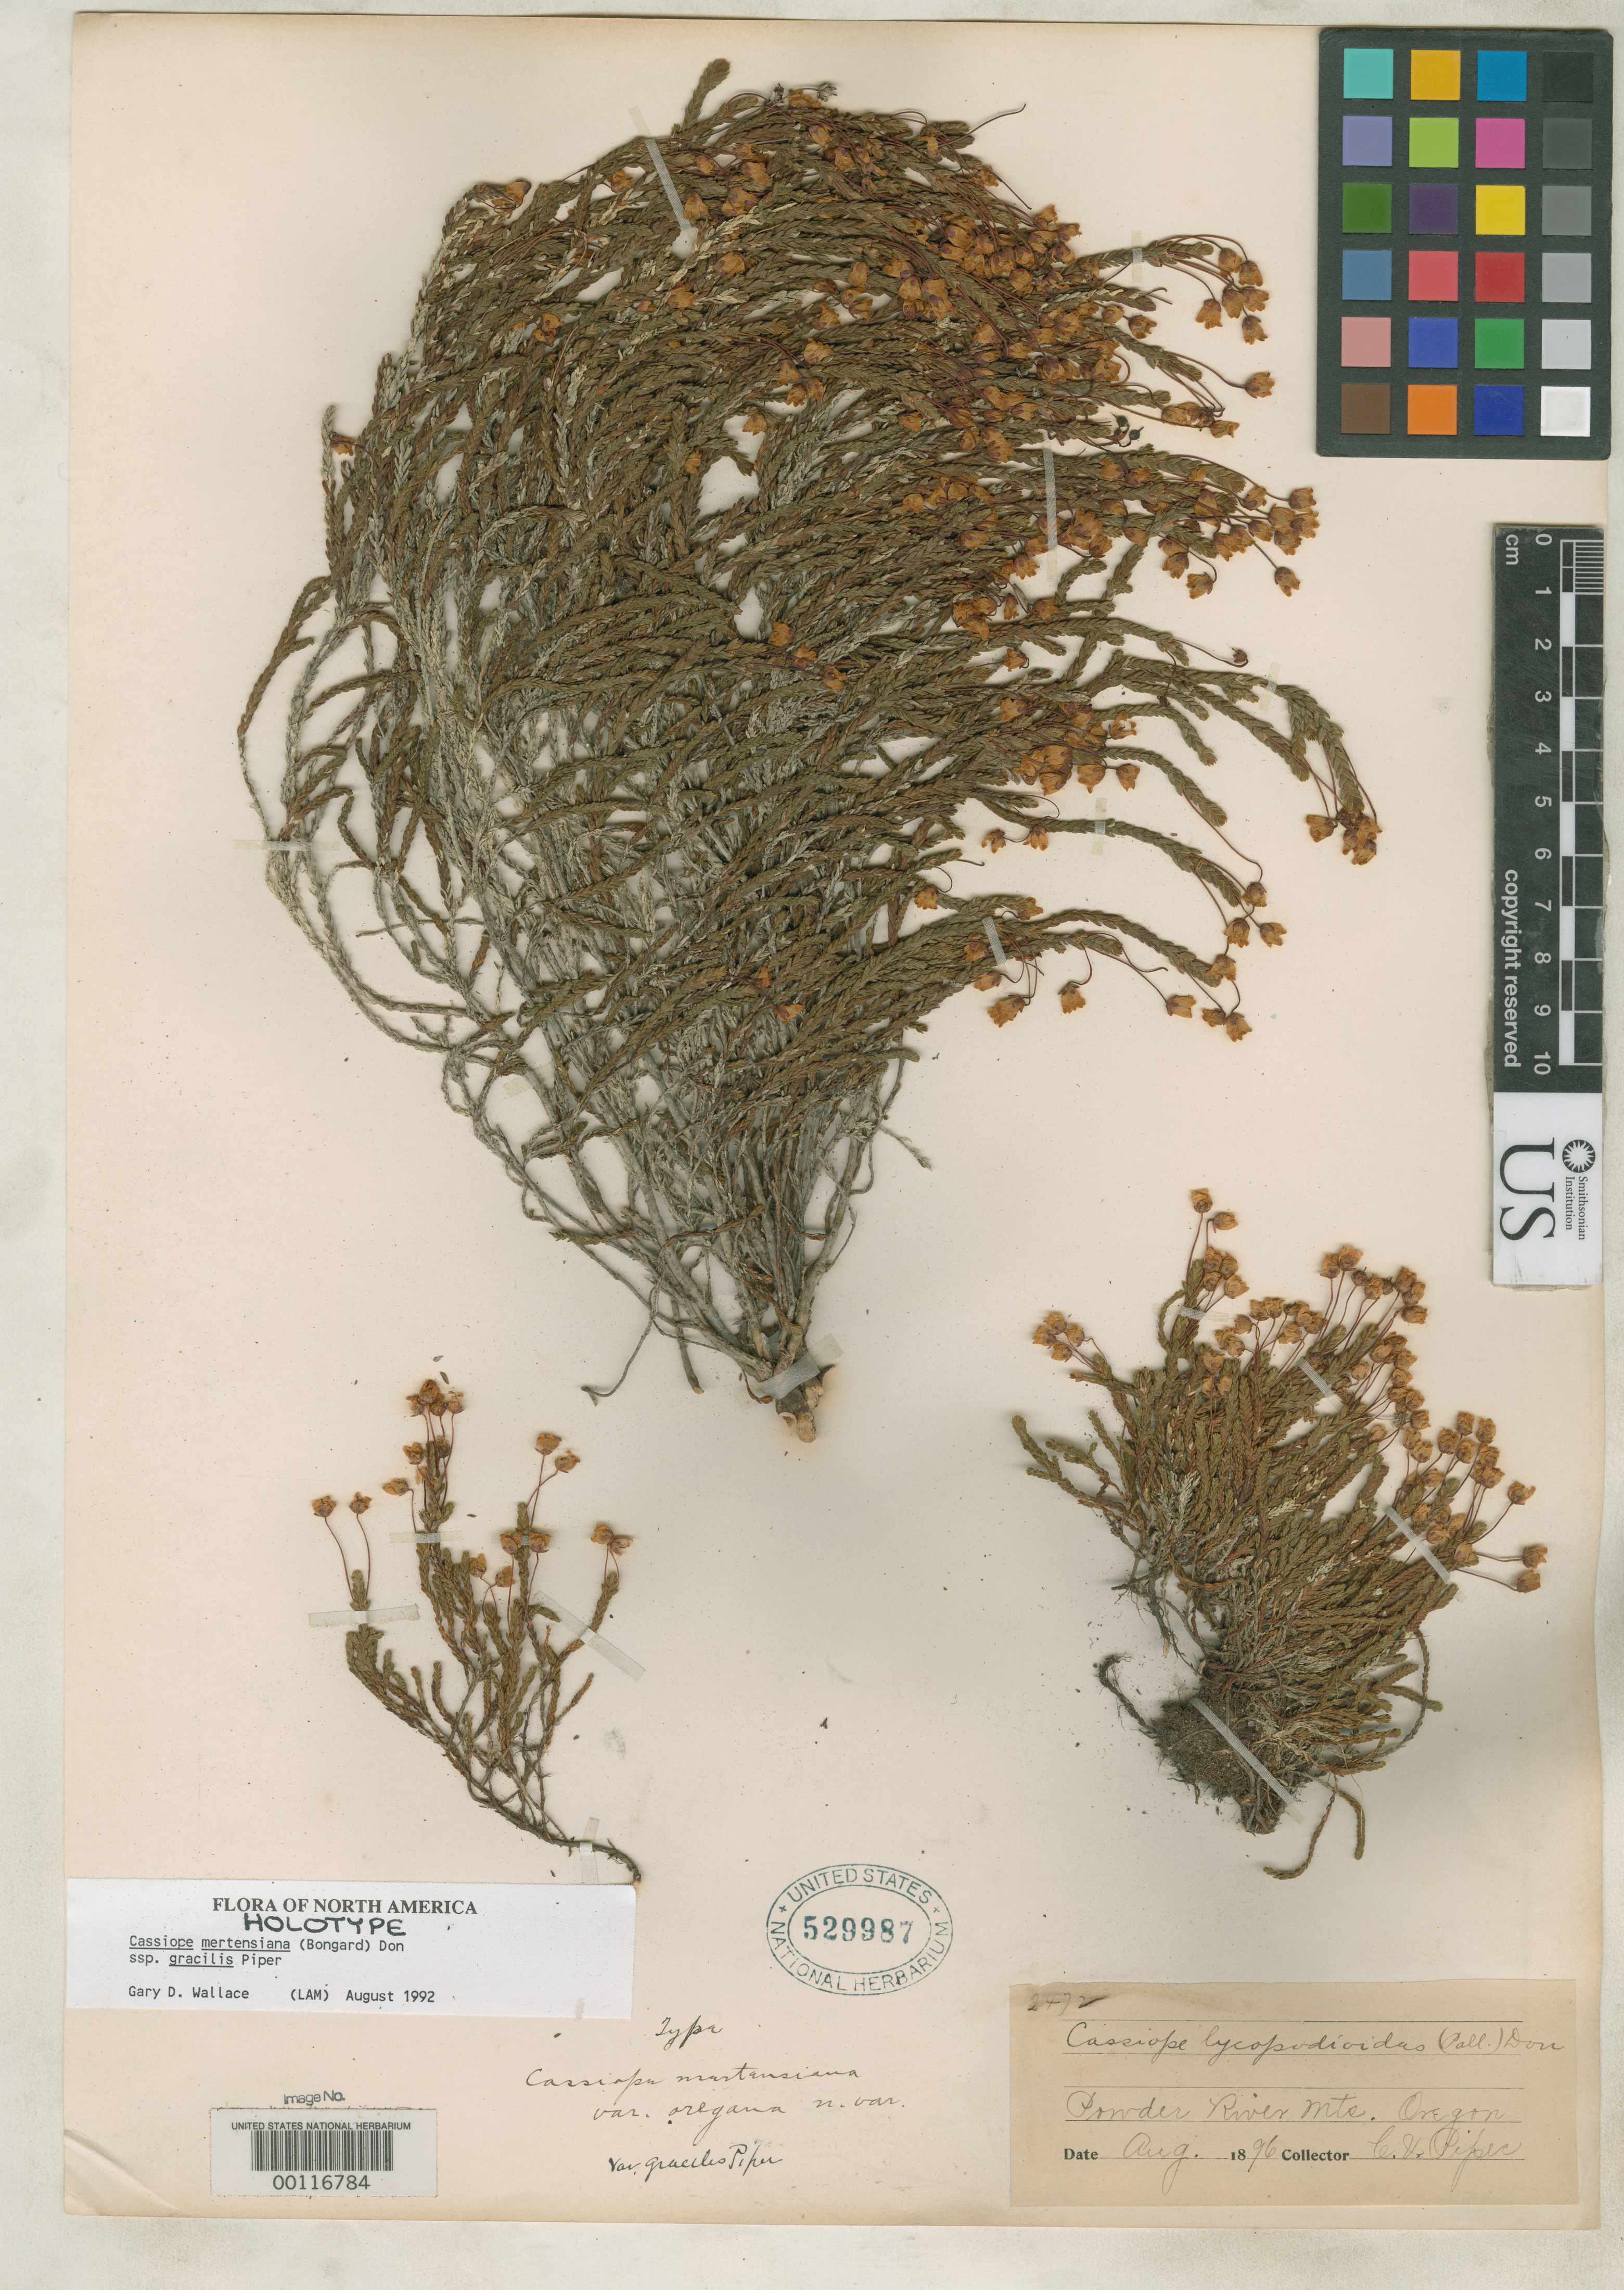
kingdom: Plantae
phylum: Tracheophyta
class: Magnoliopsida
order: Ericales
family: Ericaceae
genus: Cassiope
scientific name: Cassiope mertensiana subsp. gracilis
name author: Piper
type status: Holotype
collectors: C. V. Piper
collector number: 2472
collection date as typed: Aug 1896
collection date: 1896-08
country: United States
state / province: Oregon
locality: Powder River Mountains.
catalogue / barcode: US 529987